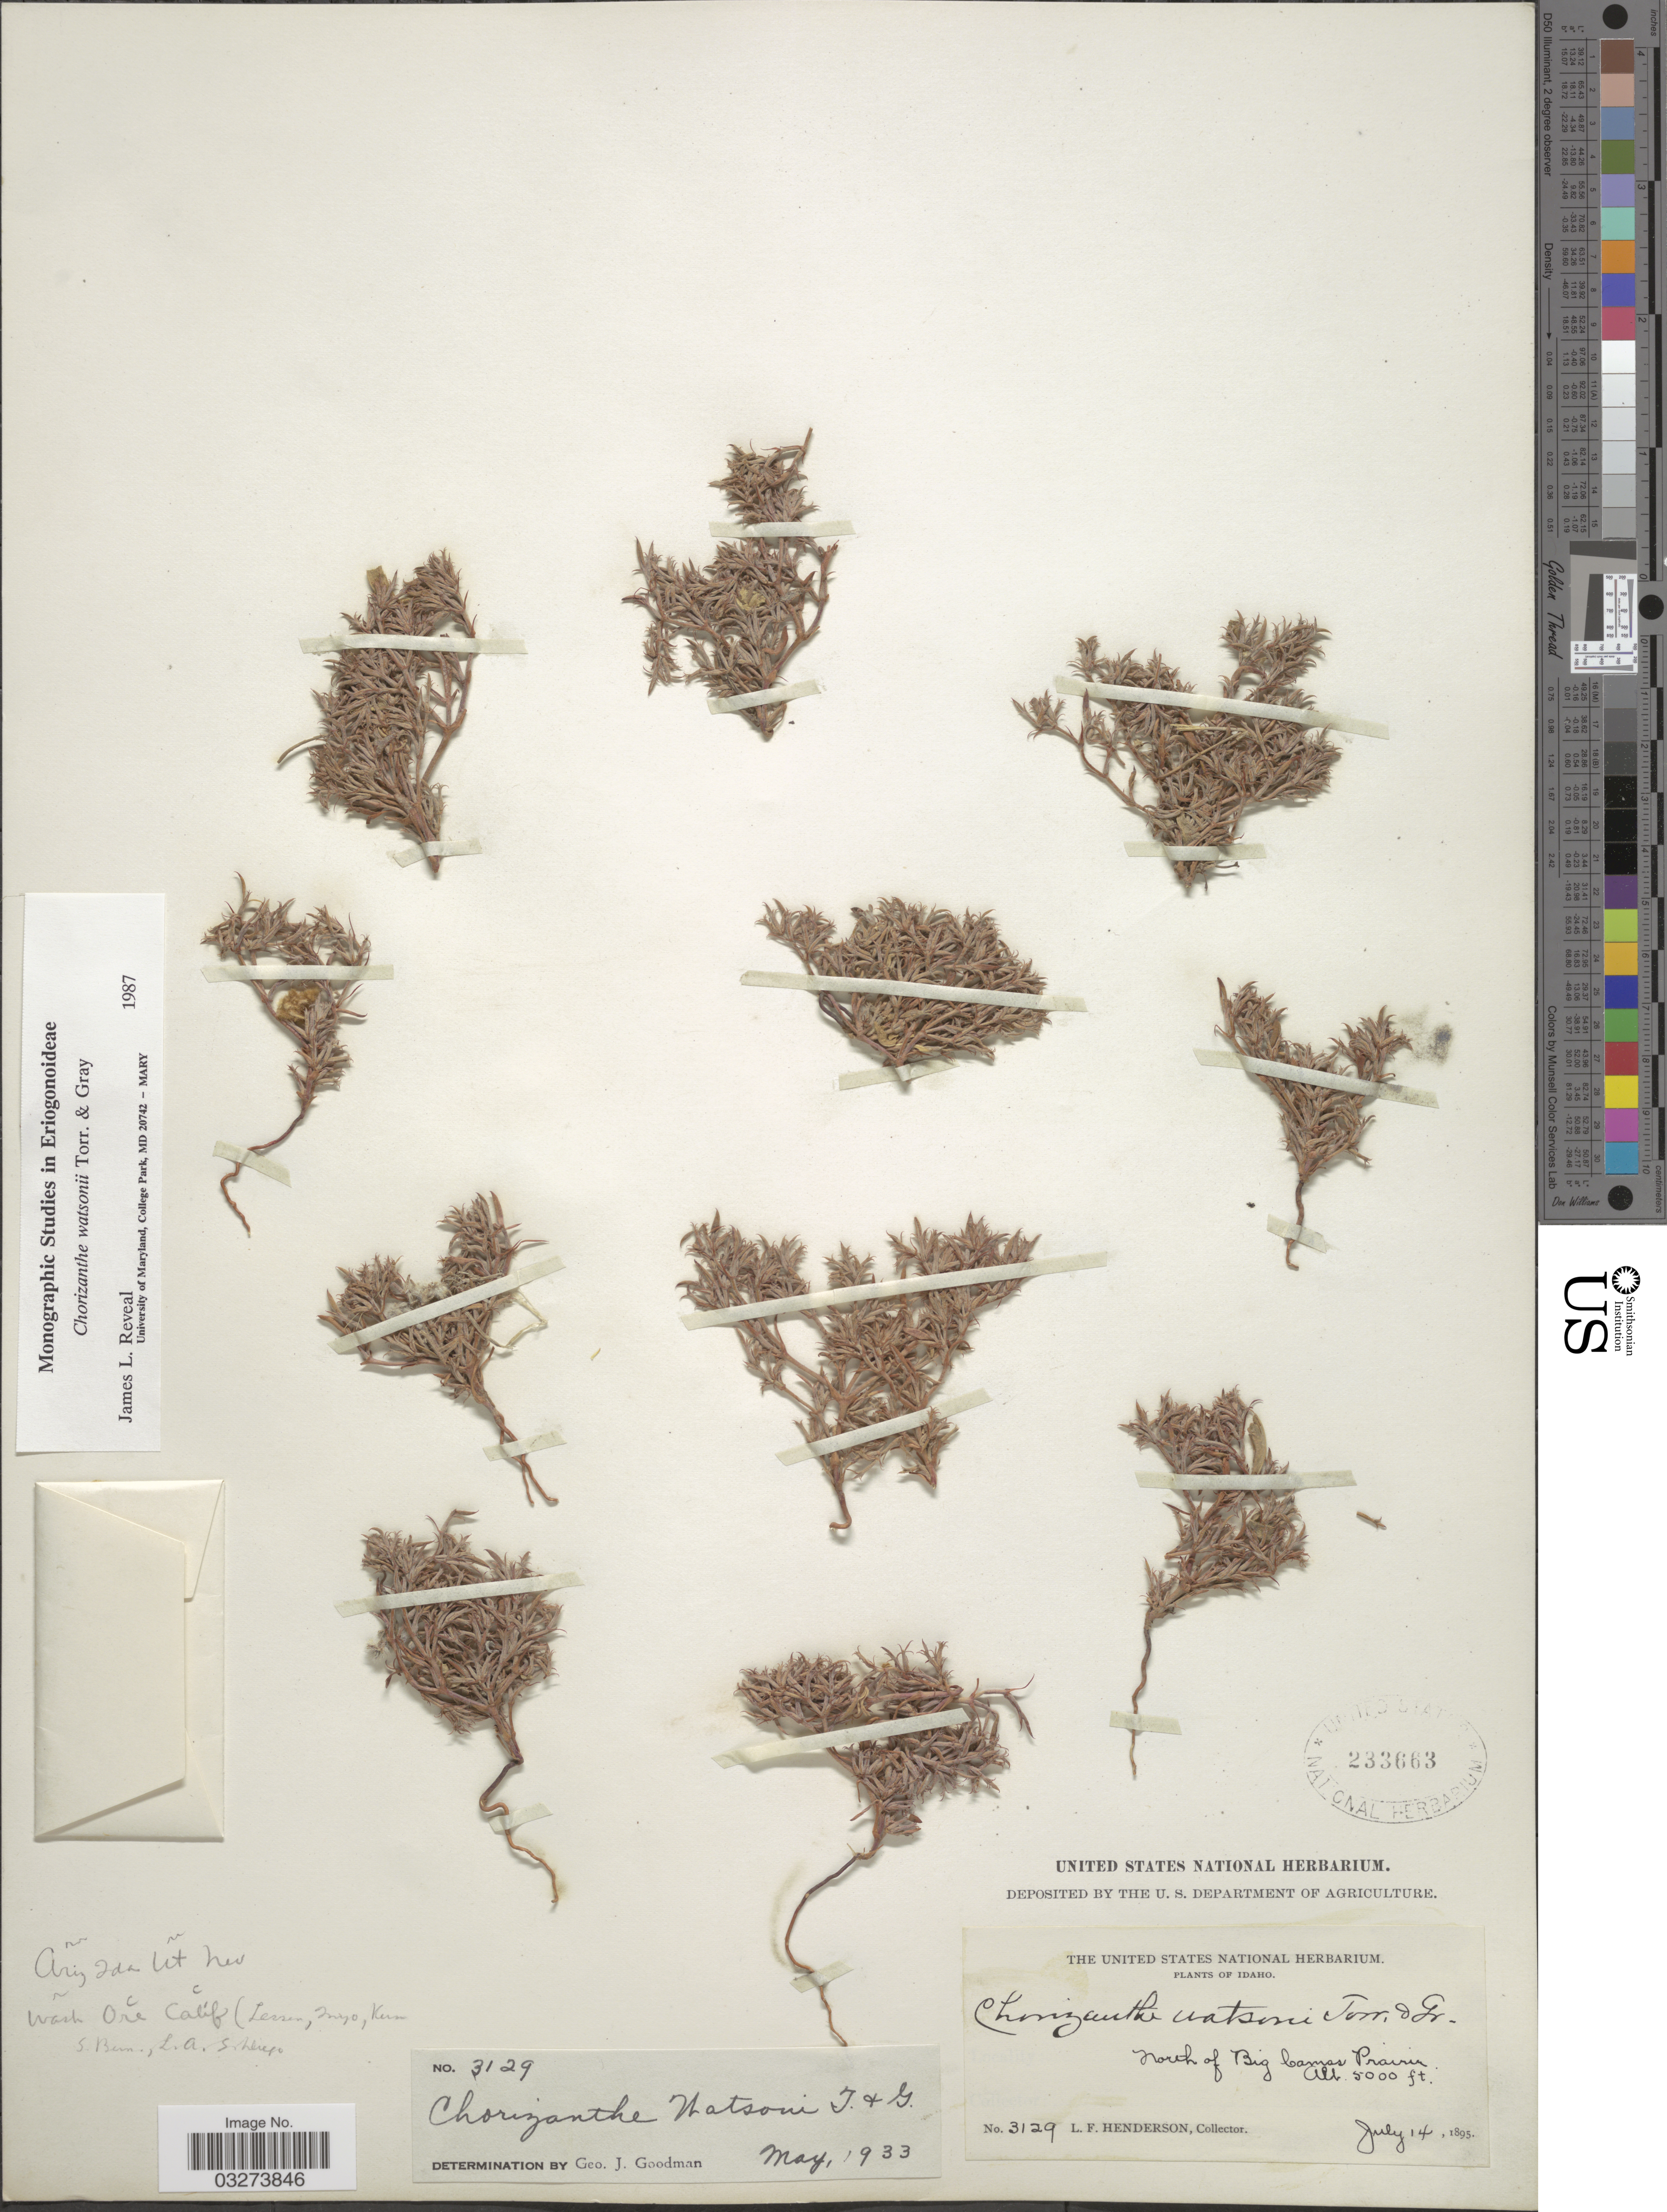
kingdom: Plantae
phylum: Tracheophyta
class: Magnoliopsida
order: Caryophyllales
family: Polygonaceae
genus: Chorizanthe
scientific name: Chorizanthe watsonii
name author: Torr. & A. Gray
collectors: L. Henderson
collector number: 3129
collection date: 1895-07-14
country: United States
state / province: Idaho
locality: North of Big Camas Prairie.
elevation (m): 1524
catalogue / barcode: US 233663